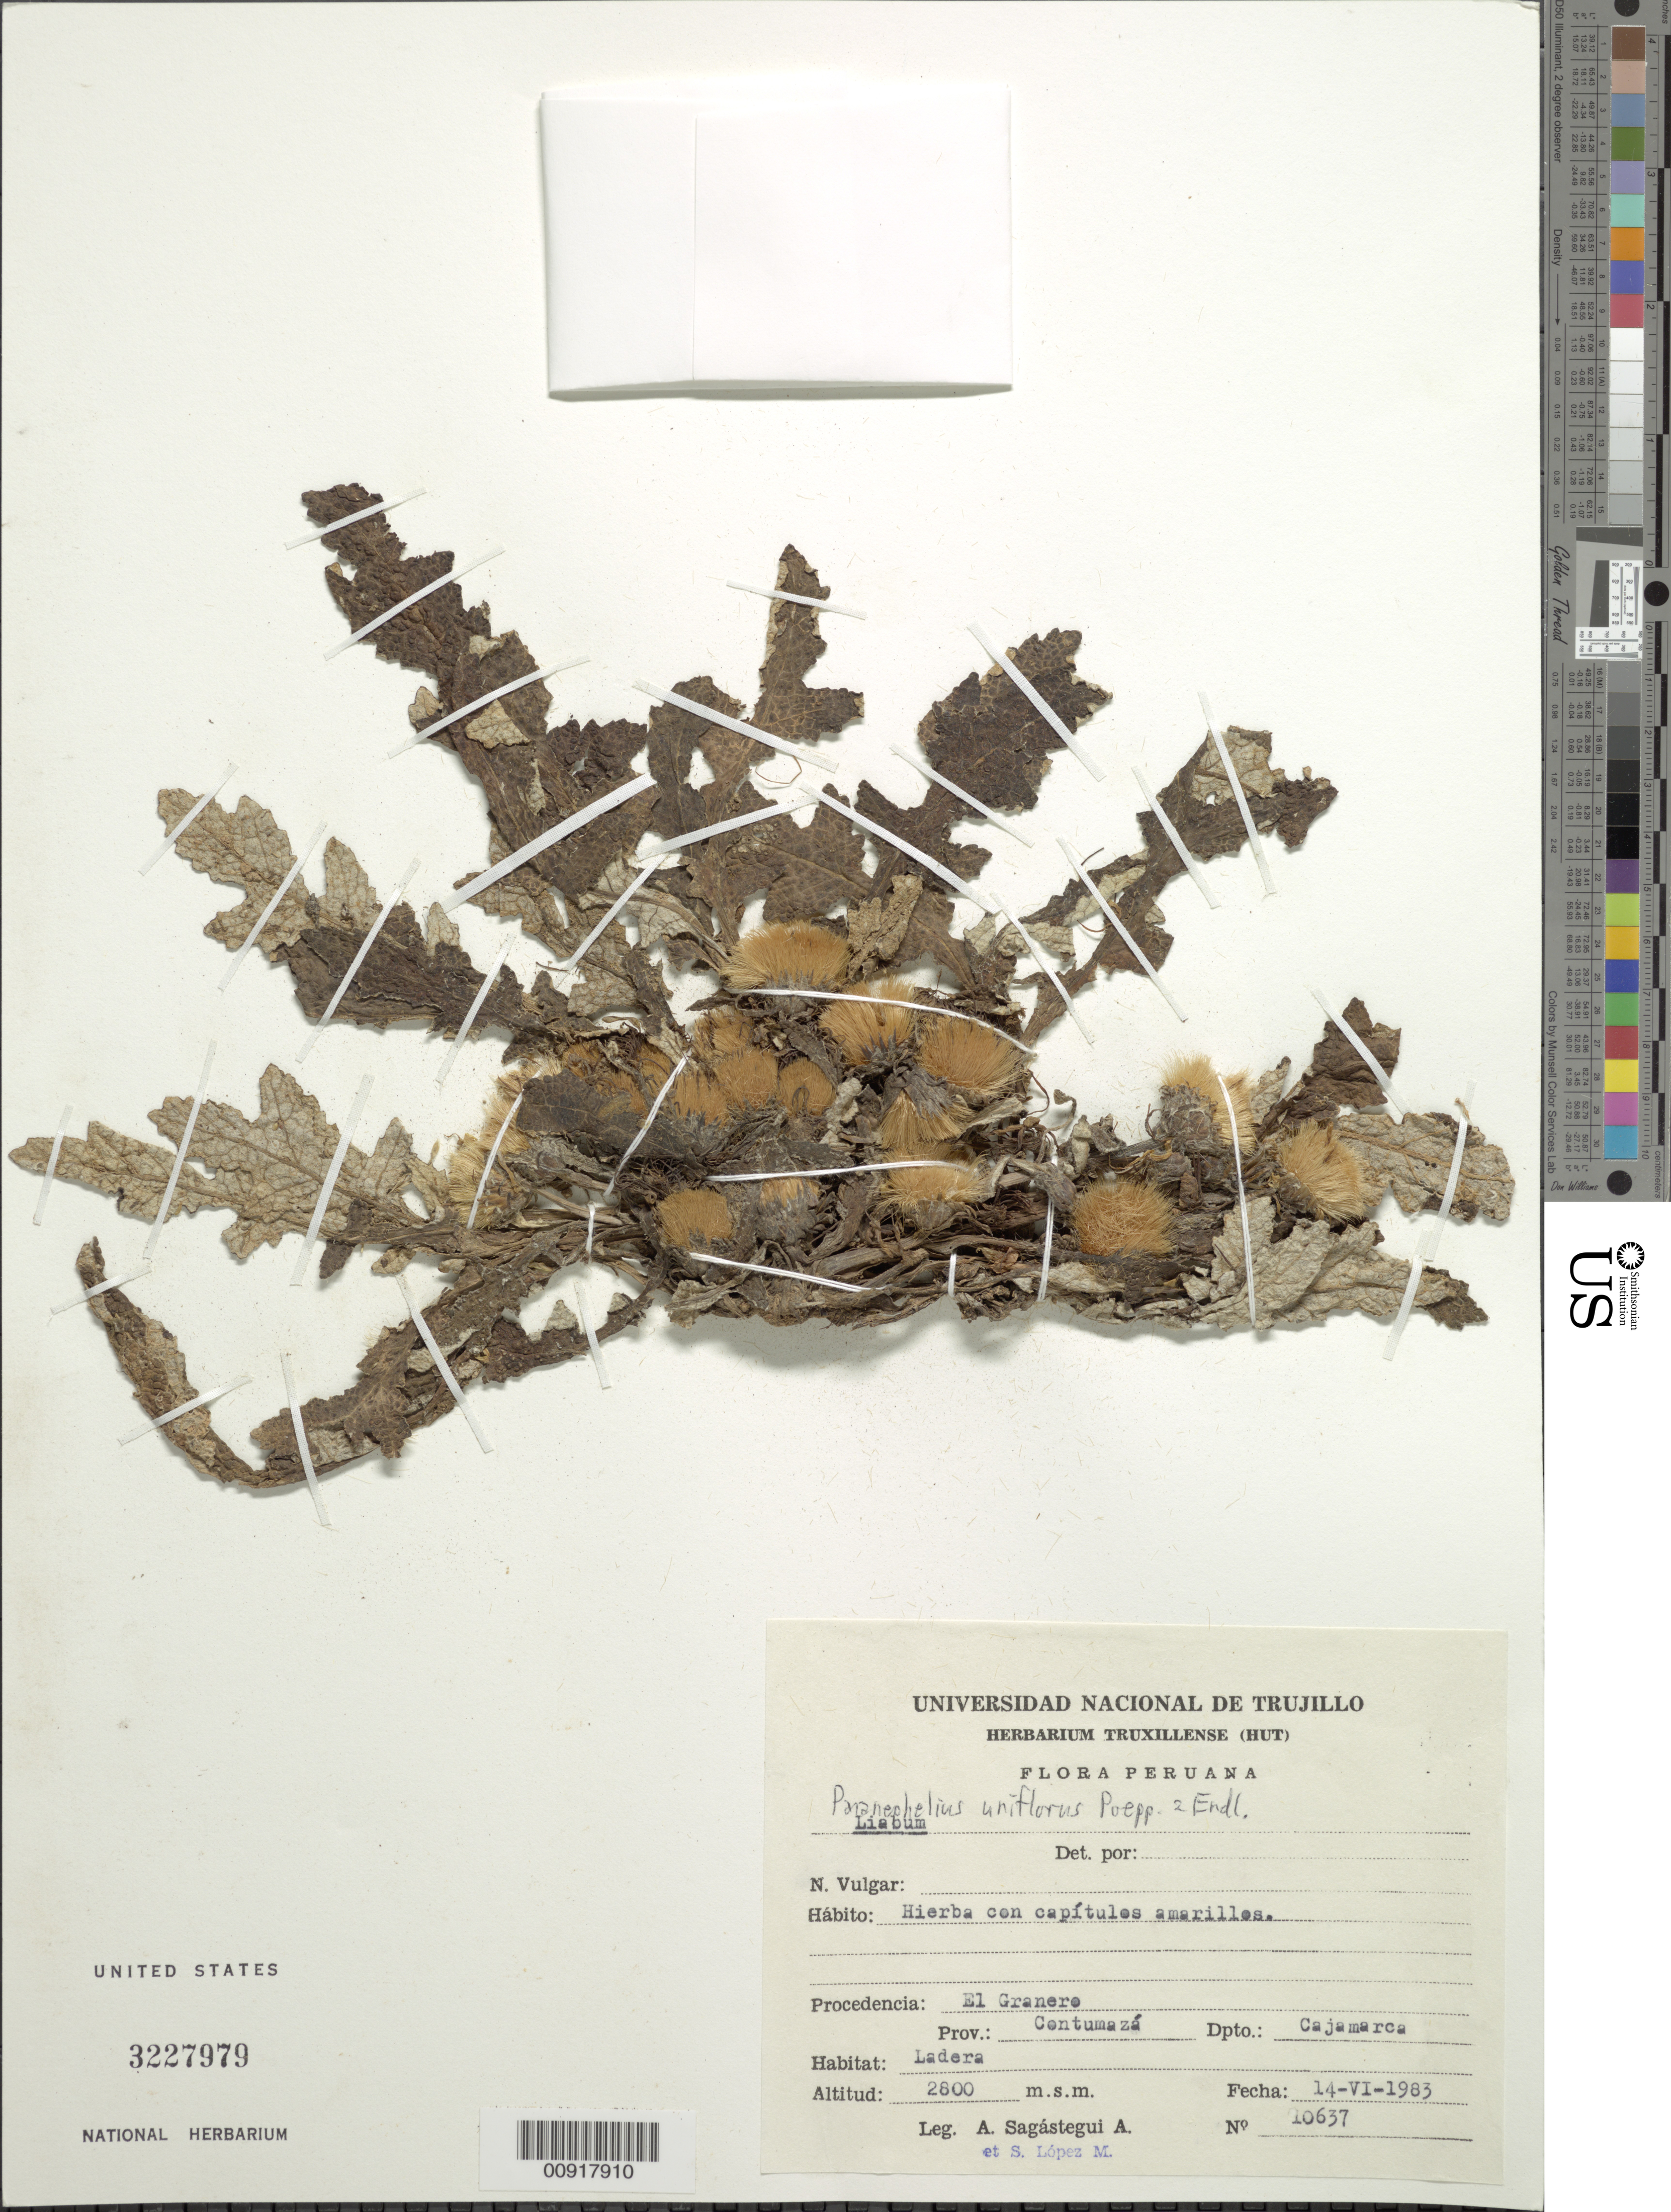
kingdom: Plantae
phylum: Tracheophyta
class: Magnoliopsida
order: Asterales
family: Asteraceae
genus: Paranephelius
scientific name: Paranephelius uniflorus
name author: Poepp. & Endl.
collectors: A. Sagástegui A. & S. Lopez M.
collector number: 10637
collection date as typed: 14 June 1983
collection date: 1983-06-14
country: Peru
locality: Prov. Contumazá, Dpto. Cajamarca, El Granero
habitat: Ladera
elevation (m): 2800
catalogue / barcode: US 3227979